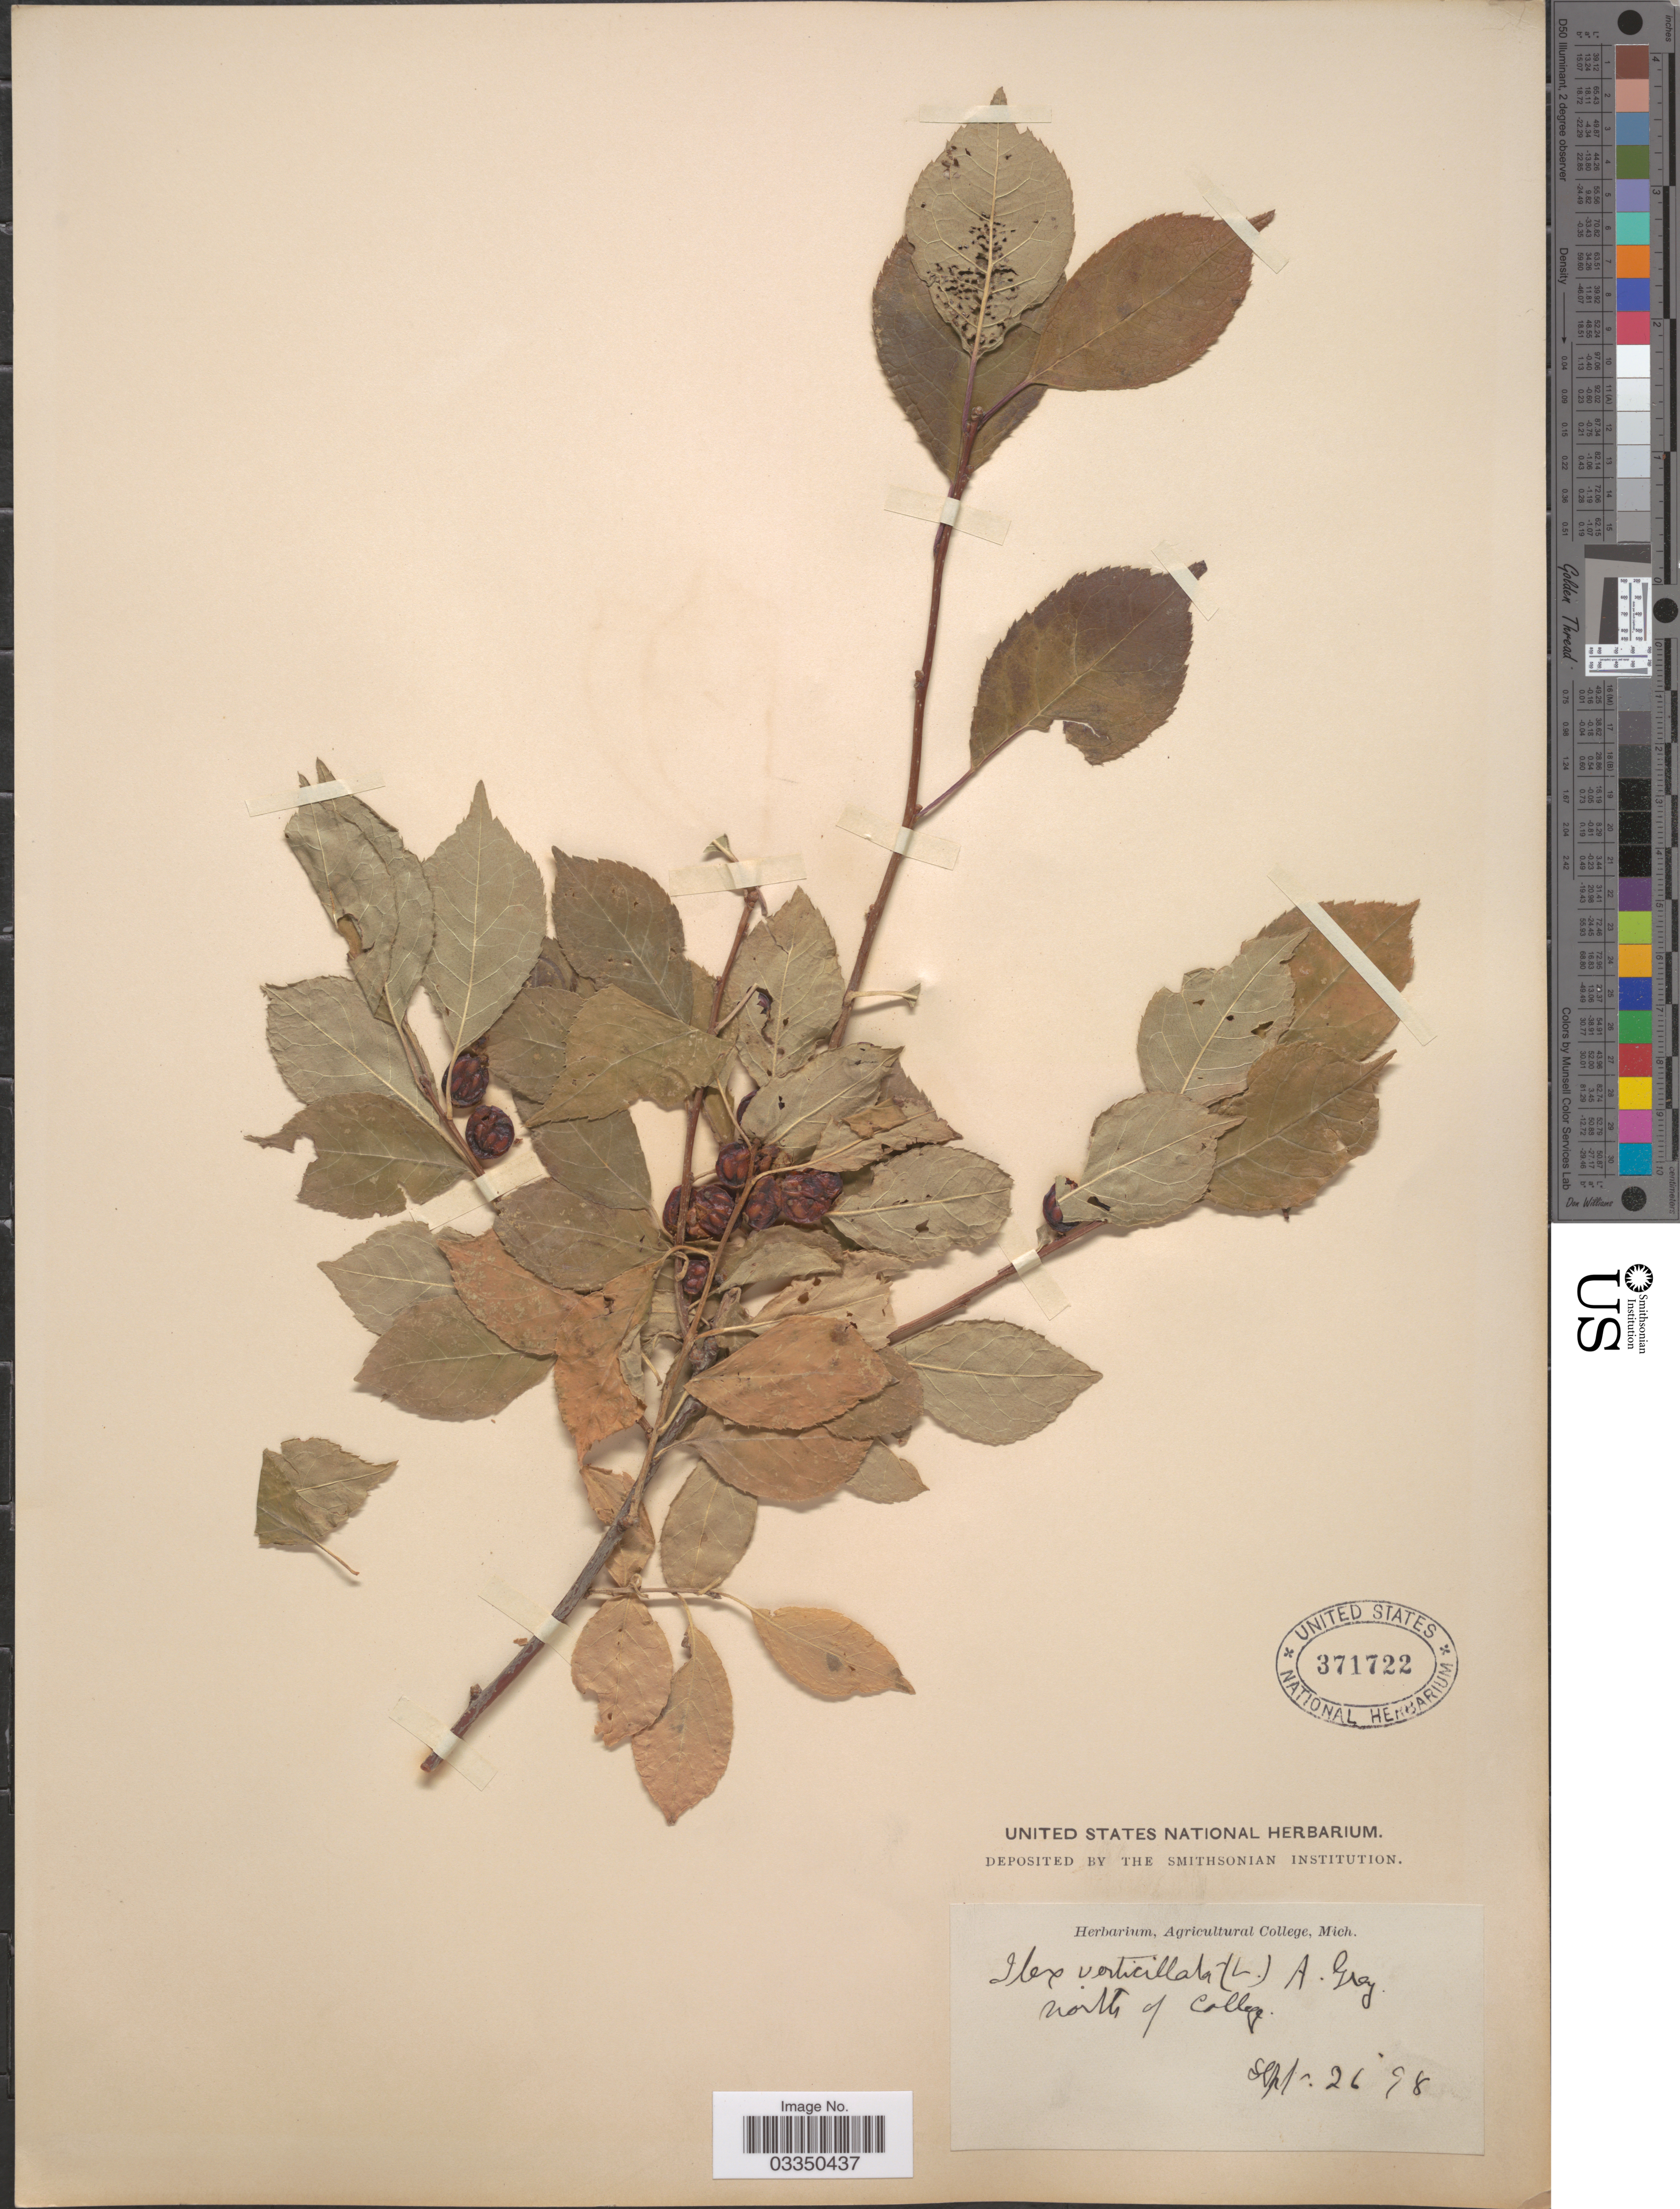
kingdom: Plantae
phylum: Tracheophyta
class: Magnoliopsida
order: Aquifoliales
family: Aquifoliaceae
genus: Ilex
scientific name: Ilex verticillata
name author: (L.) A. Gray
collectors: ex herb. Agricultural College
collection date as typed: Transcribed d/m/y: 26/9/98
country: United States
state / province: Michigan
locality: North of College.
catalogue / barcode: US 371722